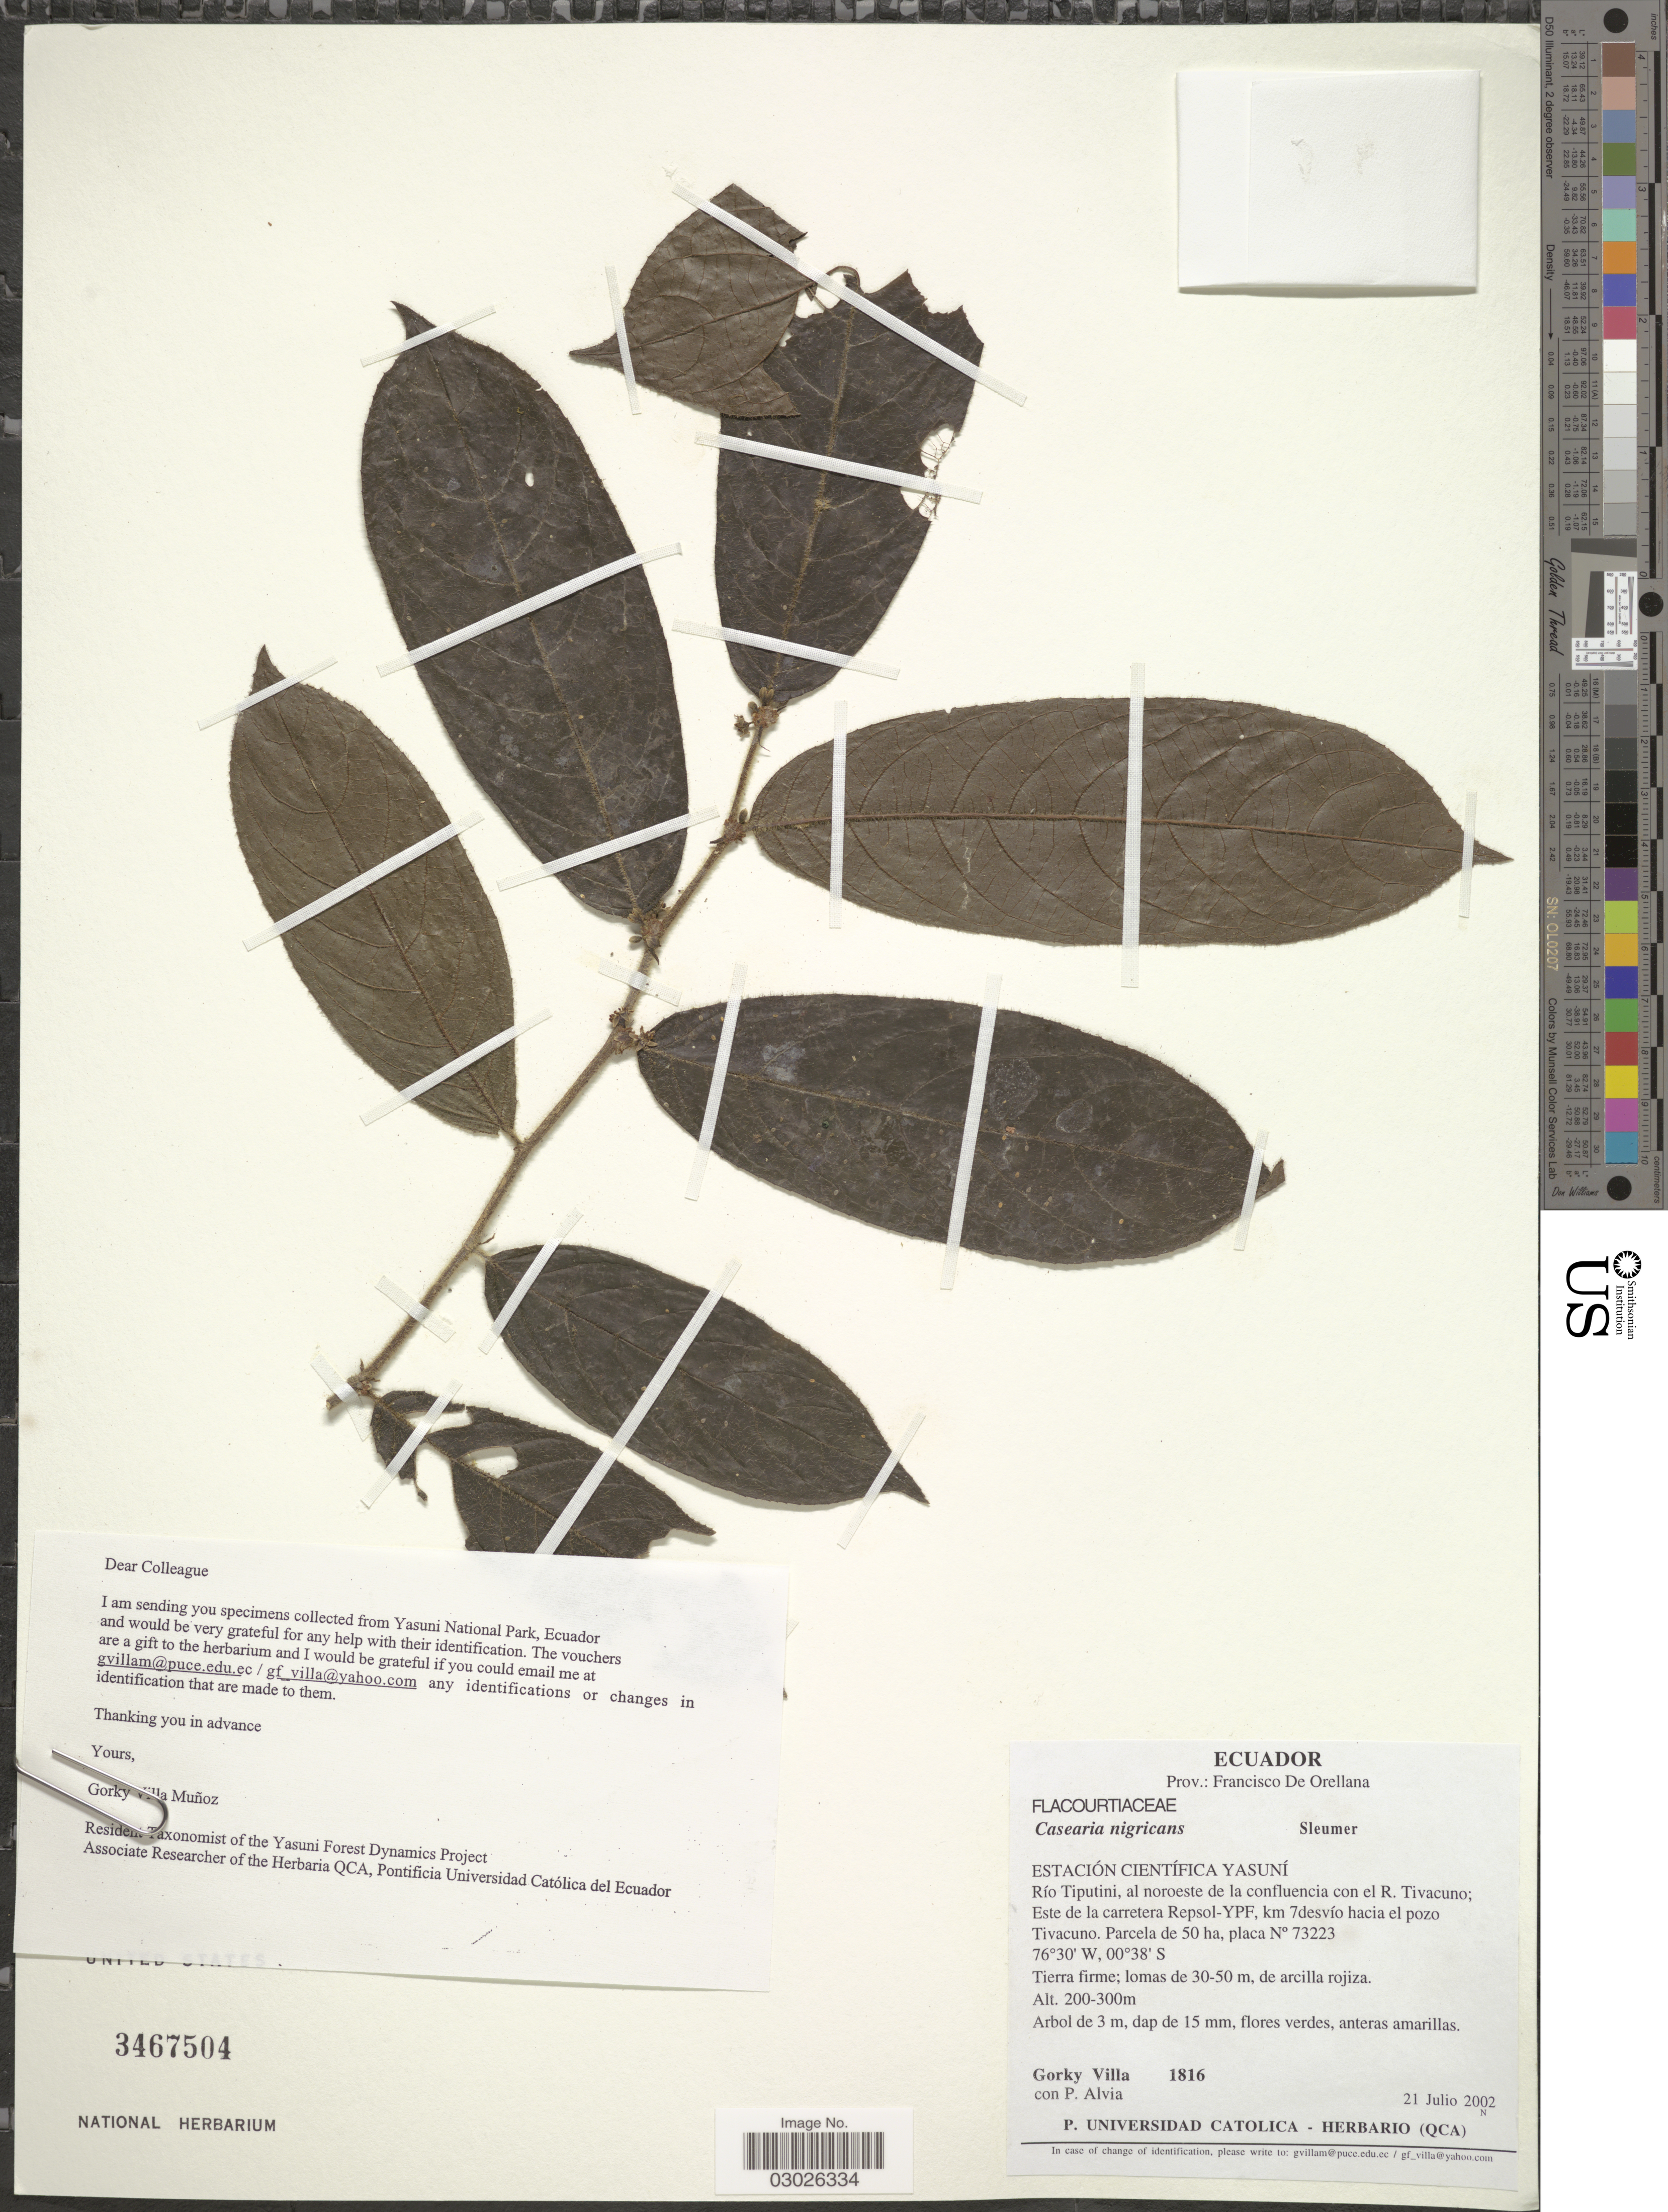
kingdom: Plantae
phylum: Tracheophyta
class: Magnoliopsida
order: Malpighiales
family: Salicaceae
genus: Casearia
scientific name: Casearia nigricans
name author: Sleumer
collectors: G. Villa & P. Alvia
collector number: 1816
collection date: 2002-07-21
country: Ecuador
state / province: Orellana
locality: Prov.: Francisco De Orellana. Estación Científica Yasuní. Río Tiputini, al noroeste de la confluencia con el R. Tivacuno; Este de la carretera Repsol-YPF, km 7 desvío hacia el pozo Tivacuno, Parcela de 50 ha, placa N° 73223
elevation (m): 200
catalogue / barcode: US 3467504